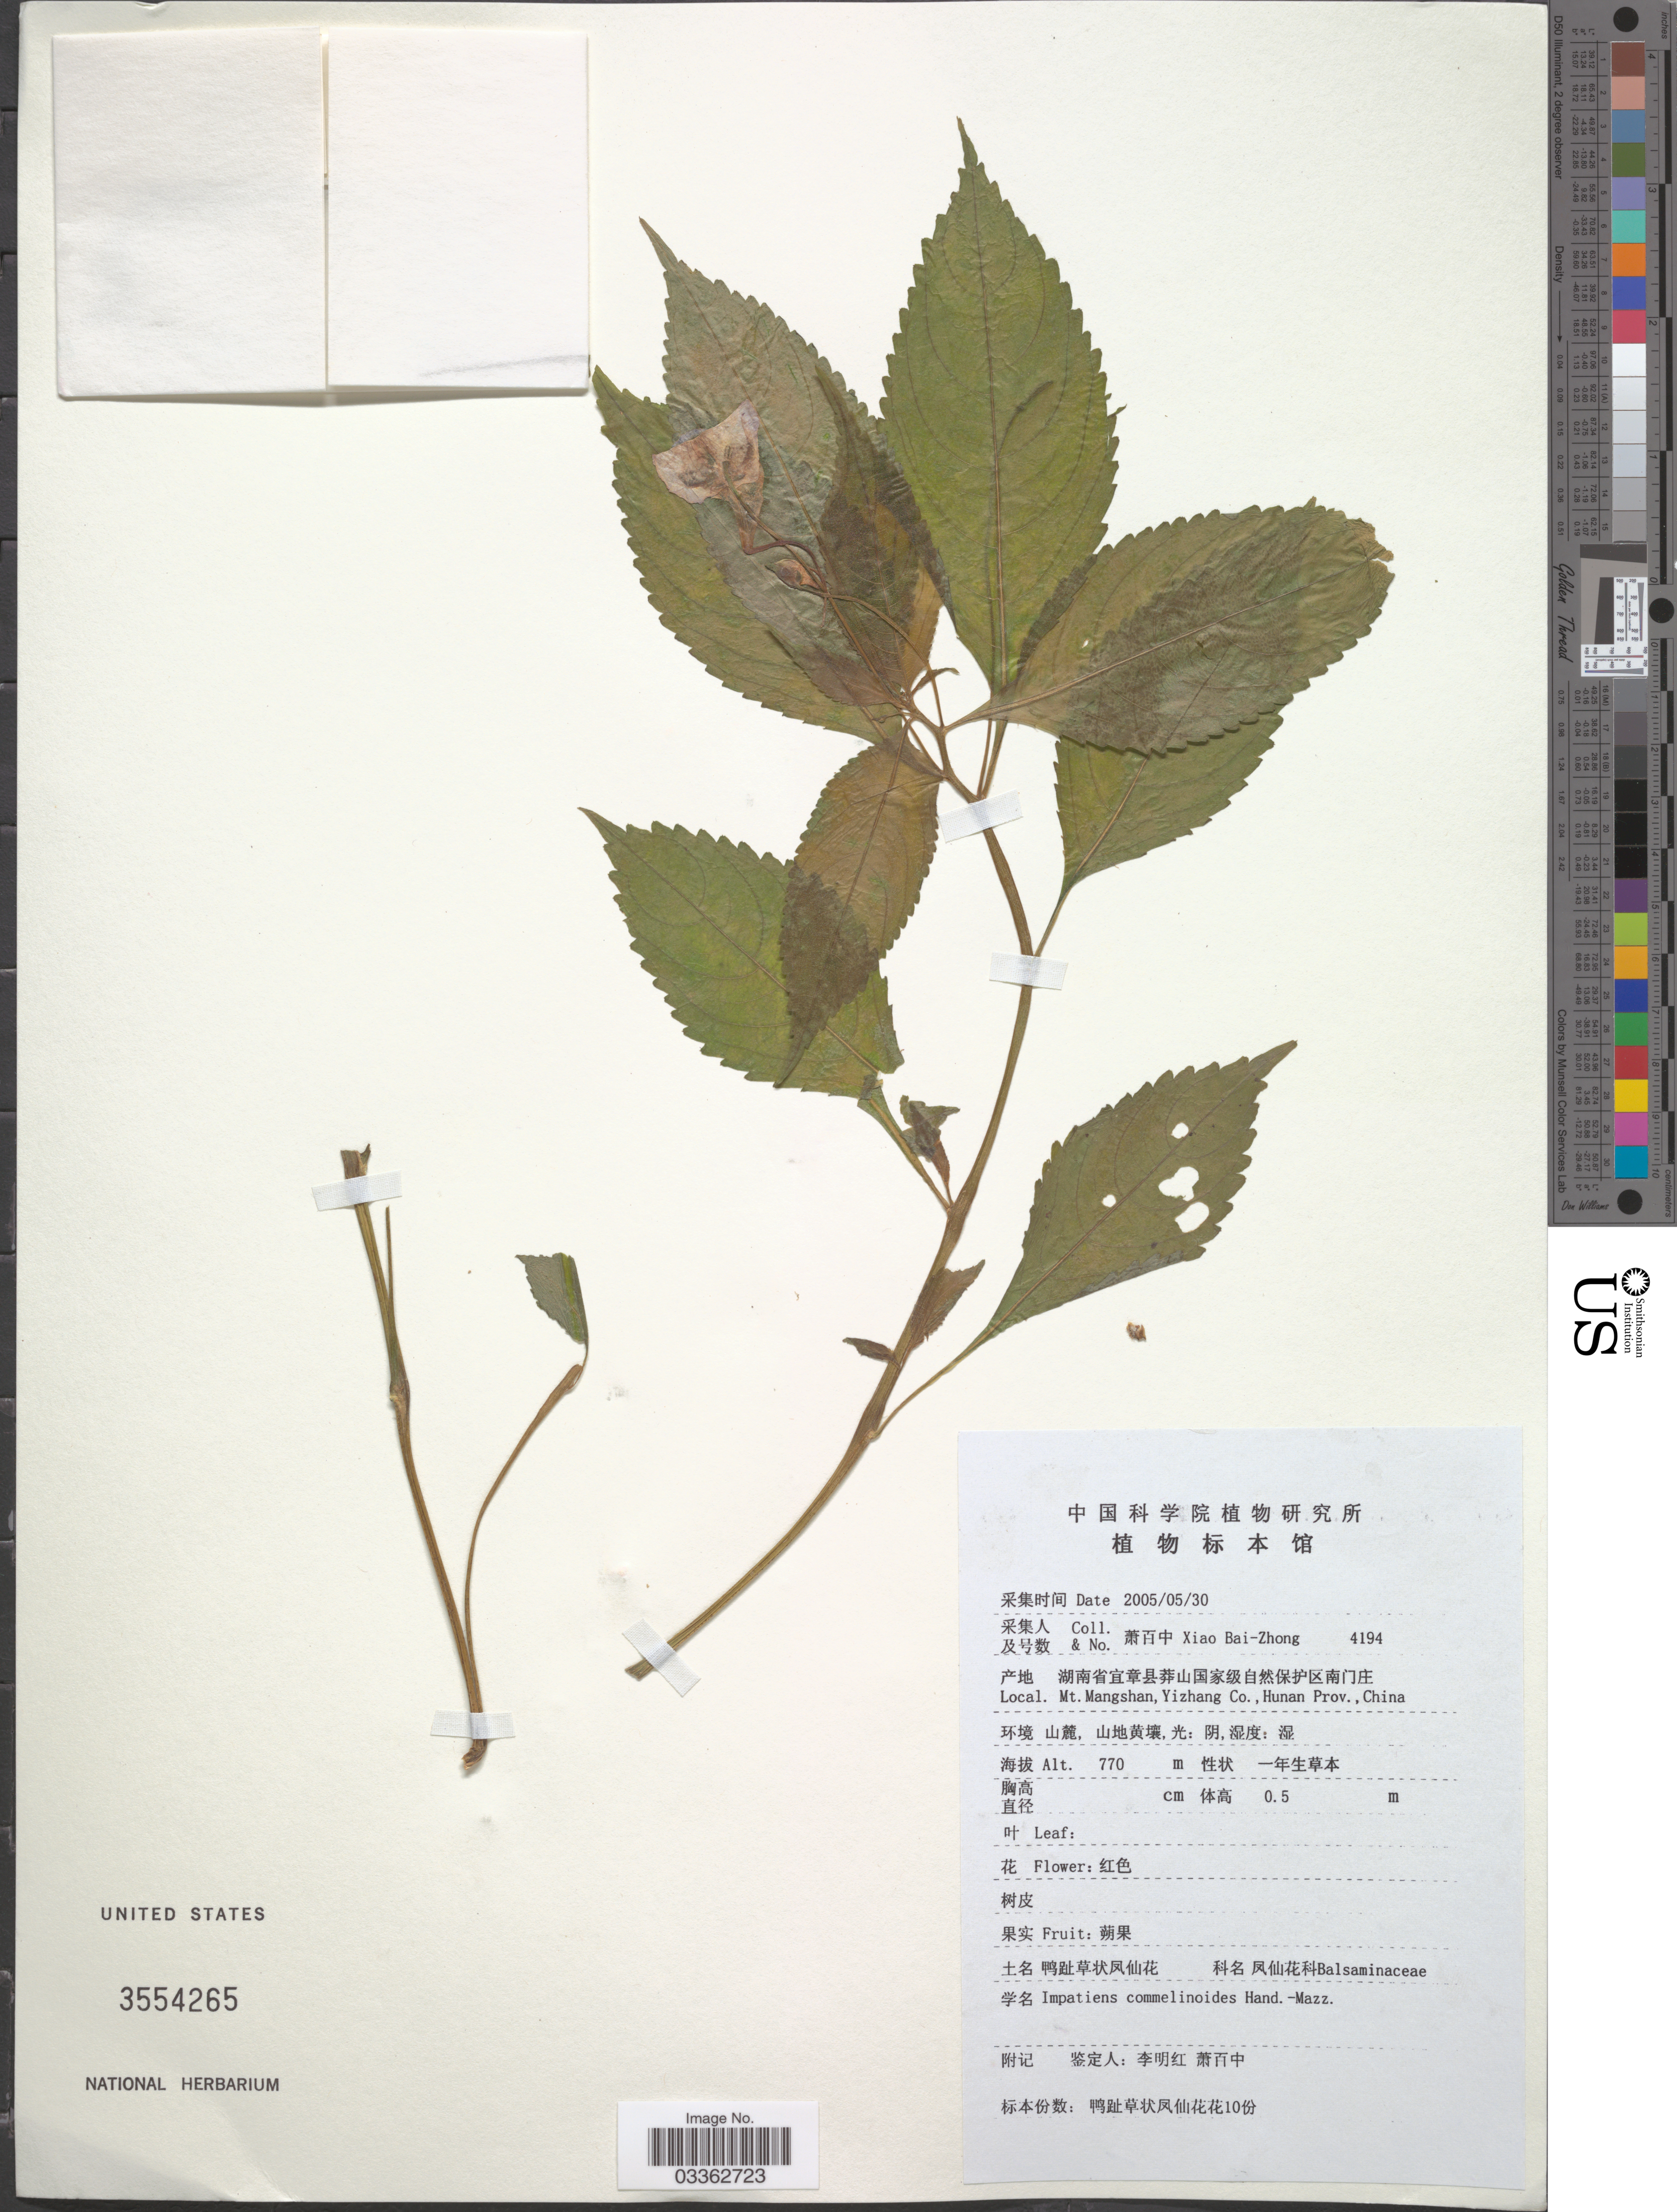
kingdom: Plantae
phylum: Tracheophyta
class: Magnoliopsida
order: Ericales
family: Balsaminaceae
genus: Impatiens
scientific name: Impatiens commelinoides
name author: Hand.-Mazz.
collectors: B. Z. Xiao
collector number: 4194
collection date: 2005-05-30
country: China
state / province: Hunan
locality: Mt. Mangshan, Yizhang Co.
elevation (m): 770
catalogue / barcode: US 3554265